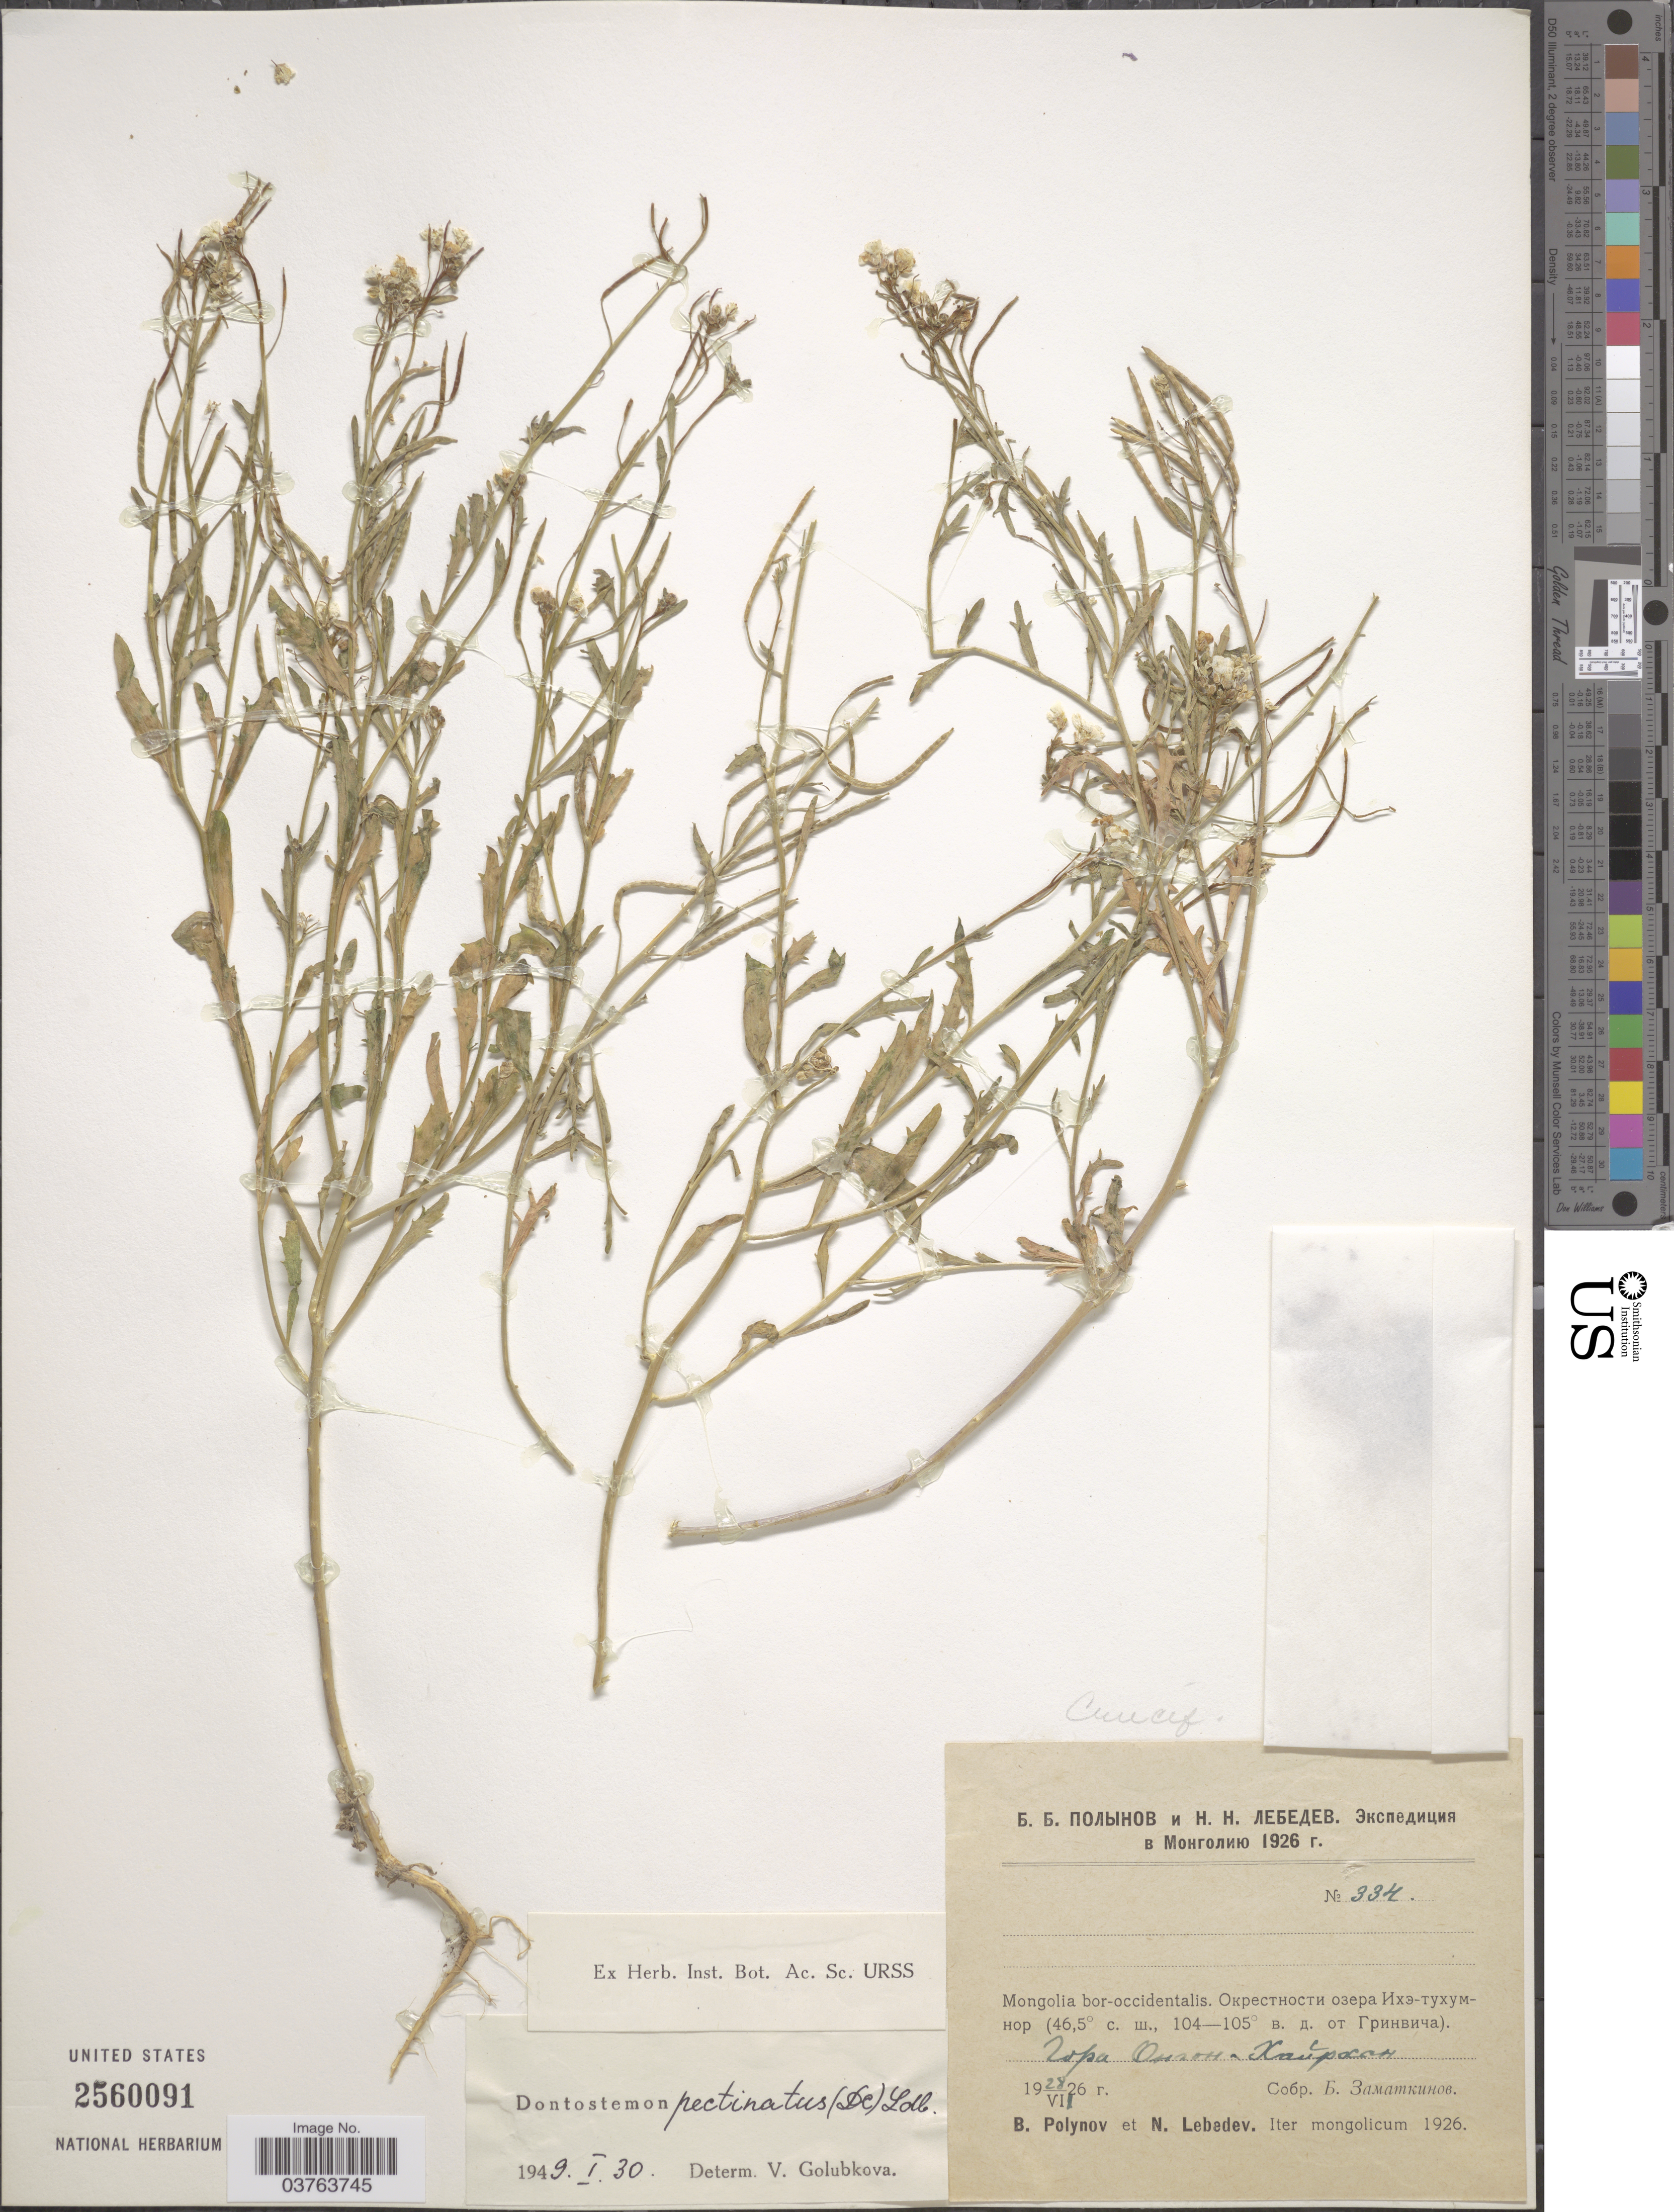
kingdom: Plantae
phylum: Tracheophyta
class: Magnoliopsida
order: Brassicales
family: Brassicaceae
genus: Dontostemon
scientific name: Dontostemon pectinatus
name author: (DC.) Ledeb.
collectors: B. Polynov & N. Lebedev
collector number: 334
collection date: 1926-07-28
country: Mongolia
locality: Mongolia bor-occidentalis. X. Iter mongolicum.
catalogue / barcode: US 2560091